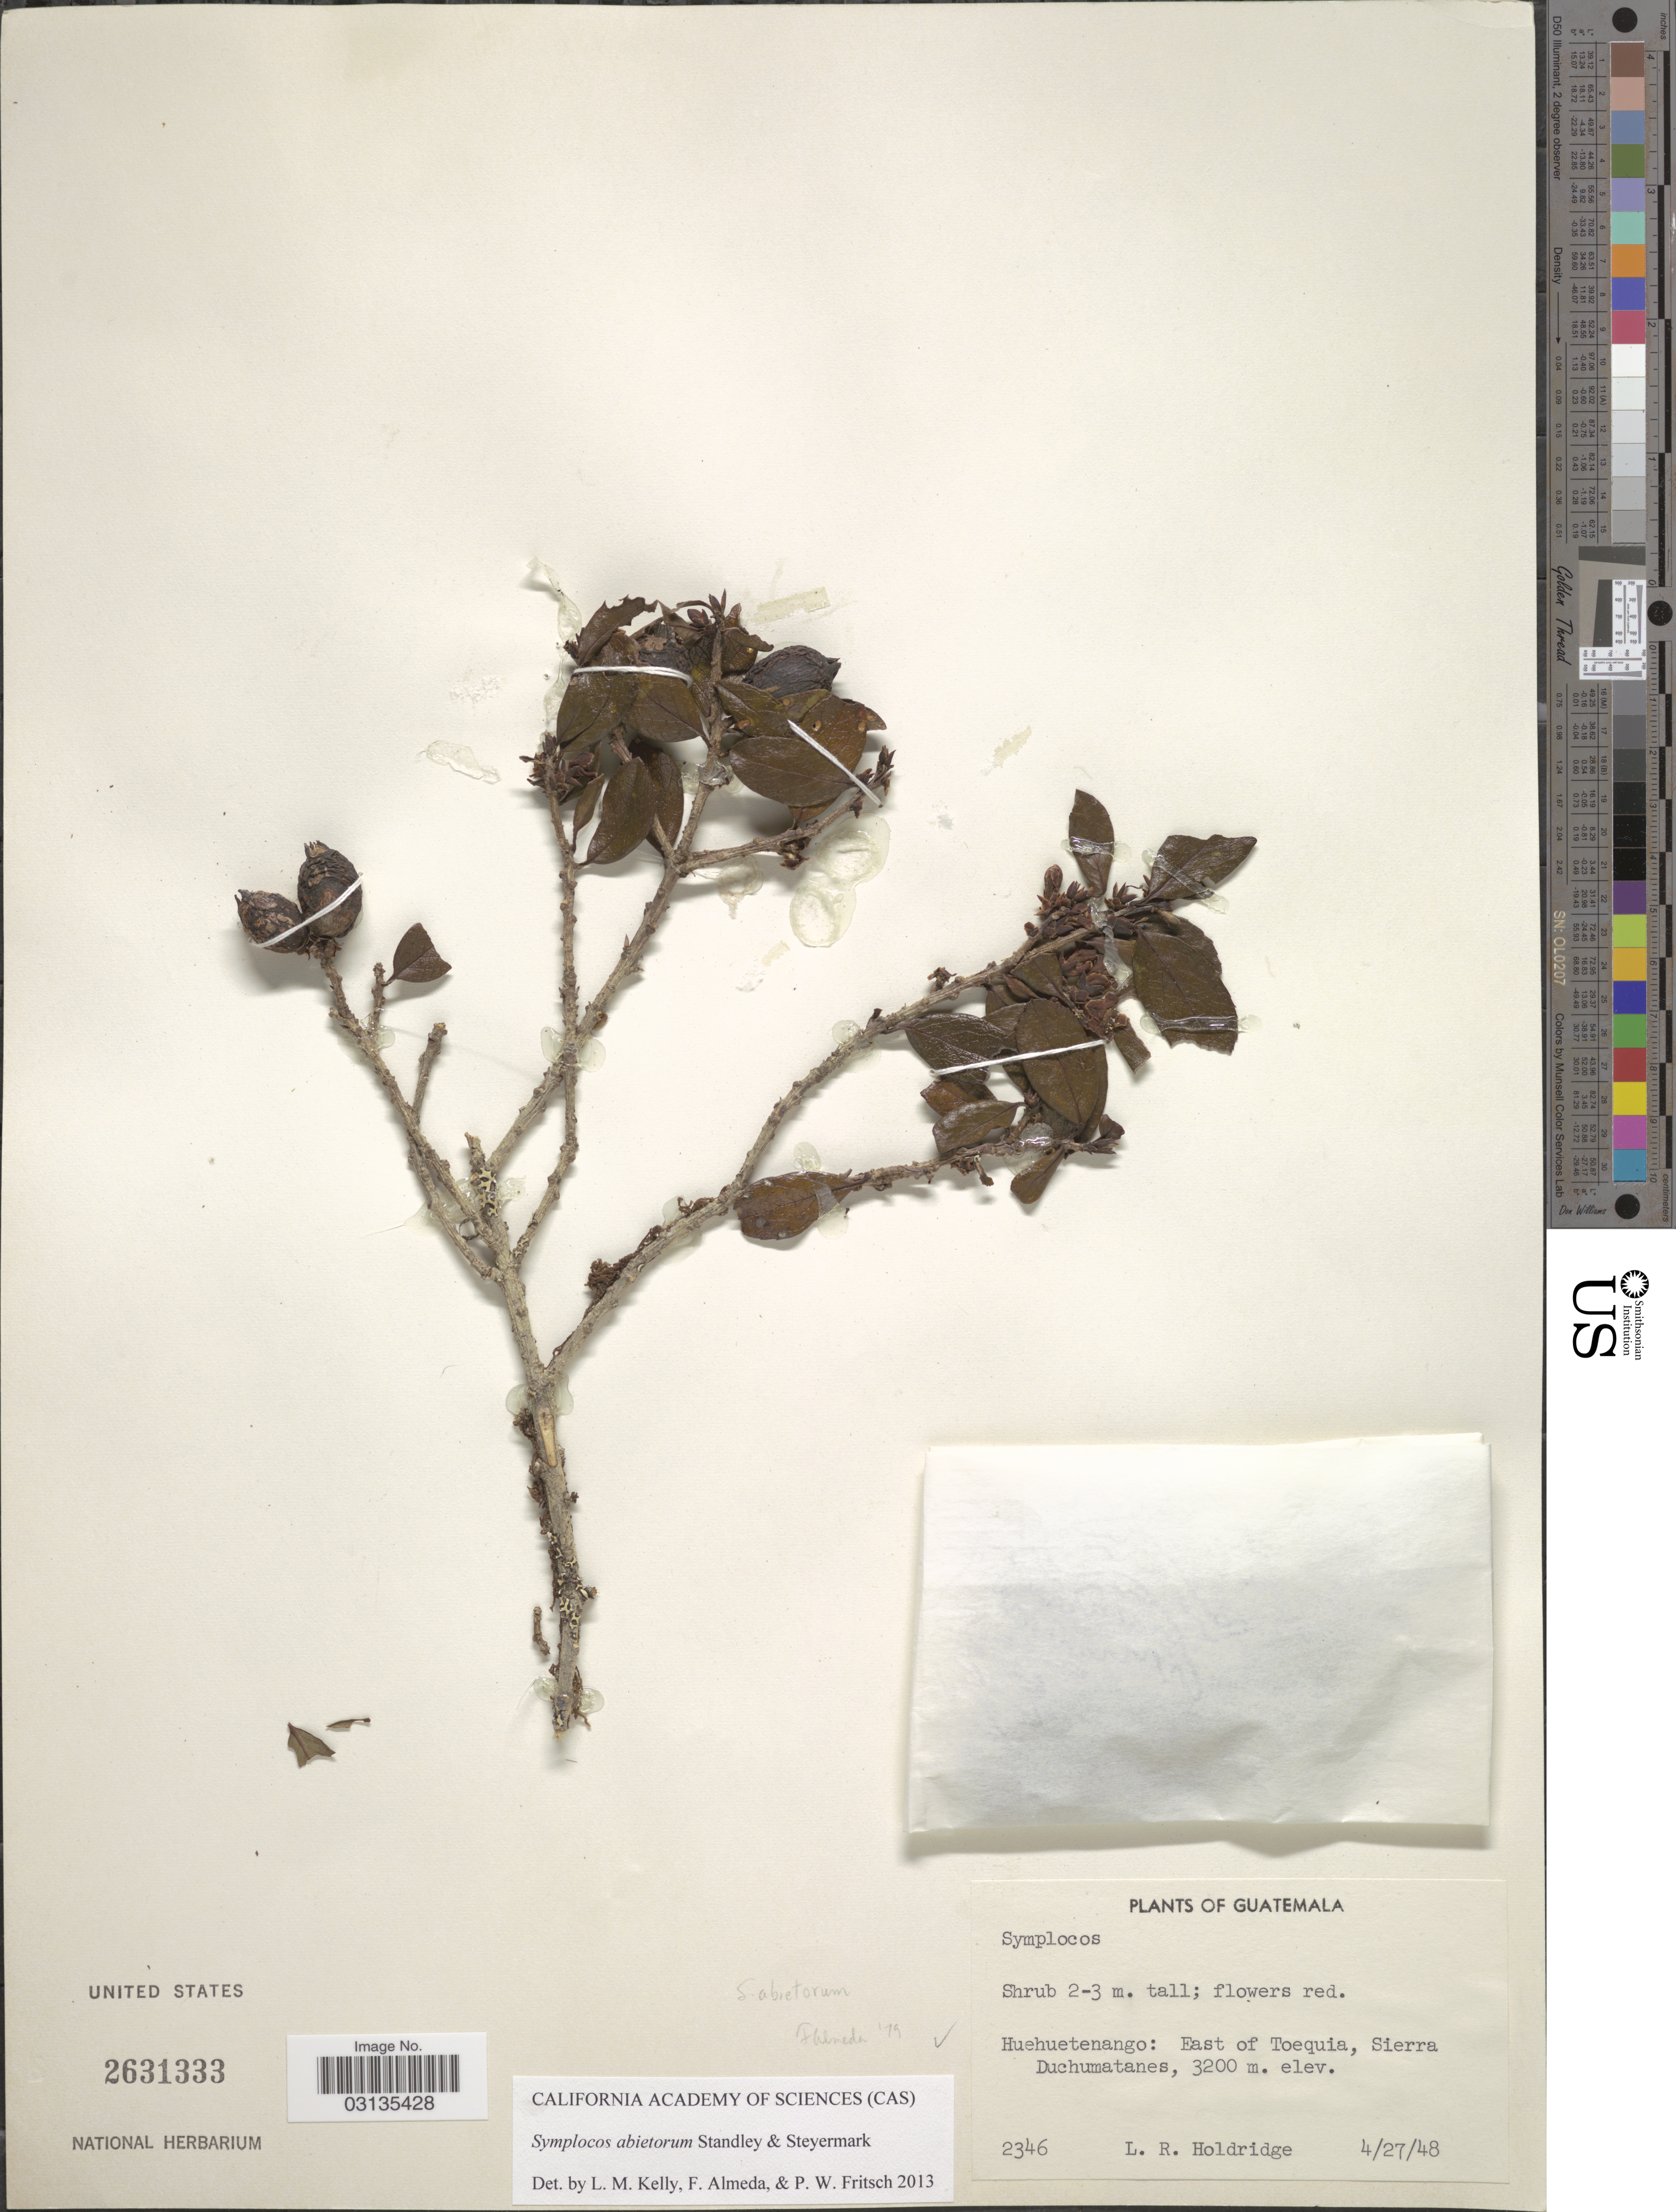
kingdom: Plantae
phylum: Tracheophyta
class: Magnoliopsida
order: Ericales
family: Symplocaceae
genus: Symplocos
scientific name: Symplocos abietorum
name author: Standl. & Steyerm.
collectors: L. Holdrige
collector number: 2346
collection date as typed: Transcribed d/m/y: 27/4/48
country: Guatemala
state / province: Huehuetenango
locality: East of Toequia, Sierra Duchumatanes.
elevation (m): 3200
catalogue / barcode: US 2631333